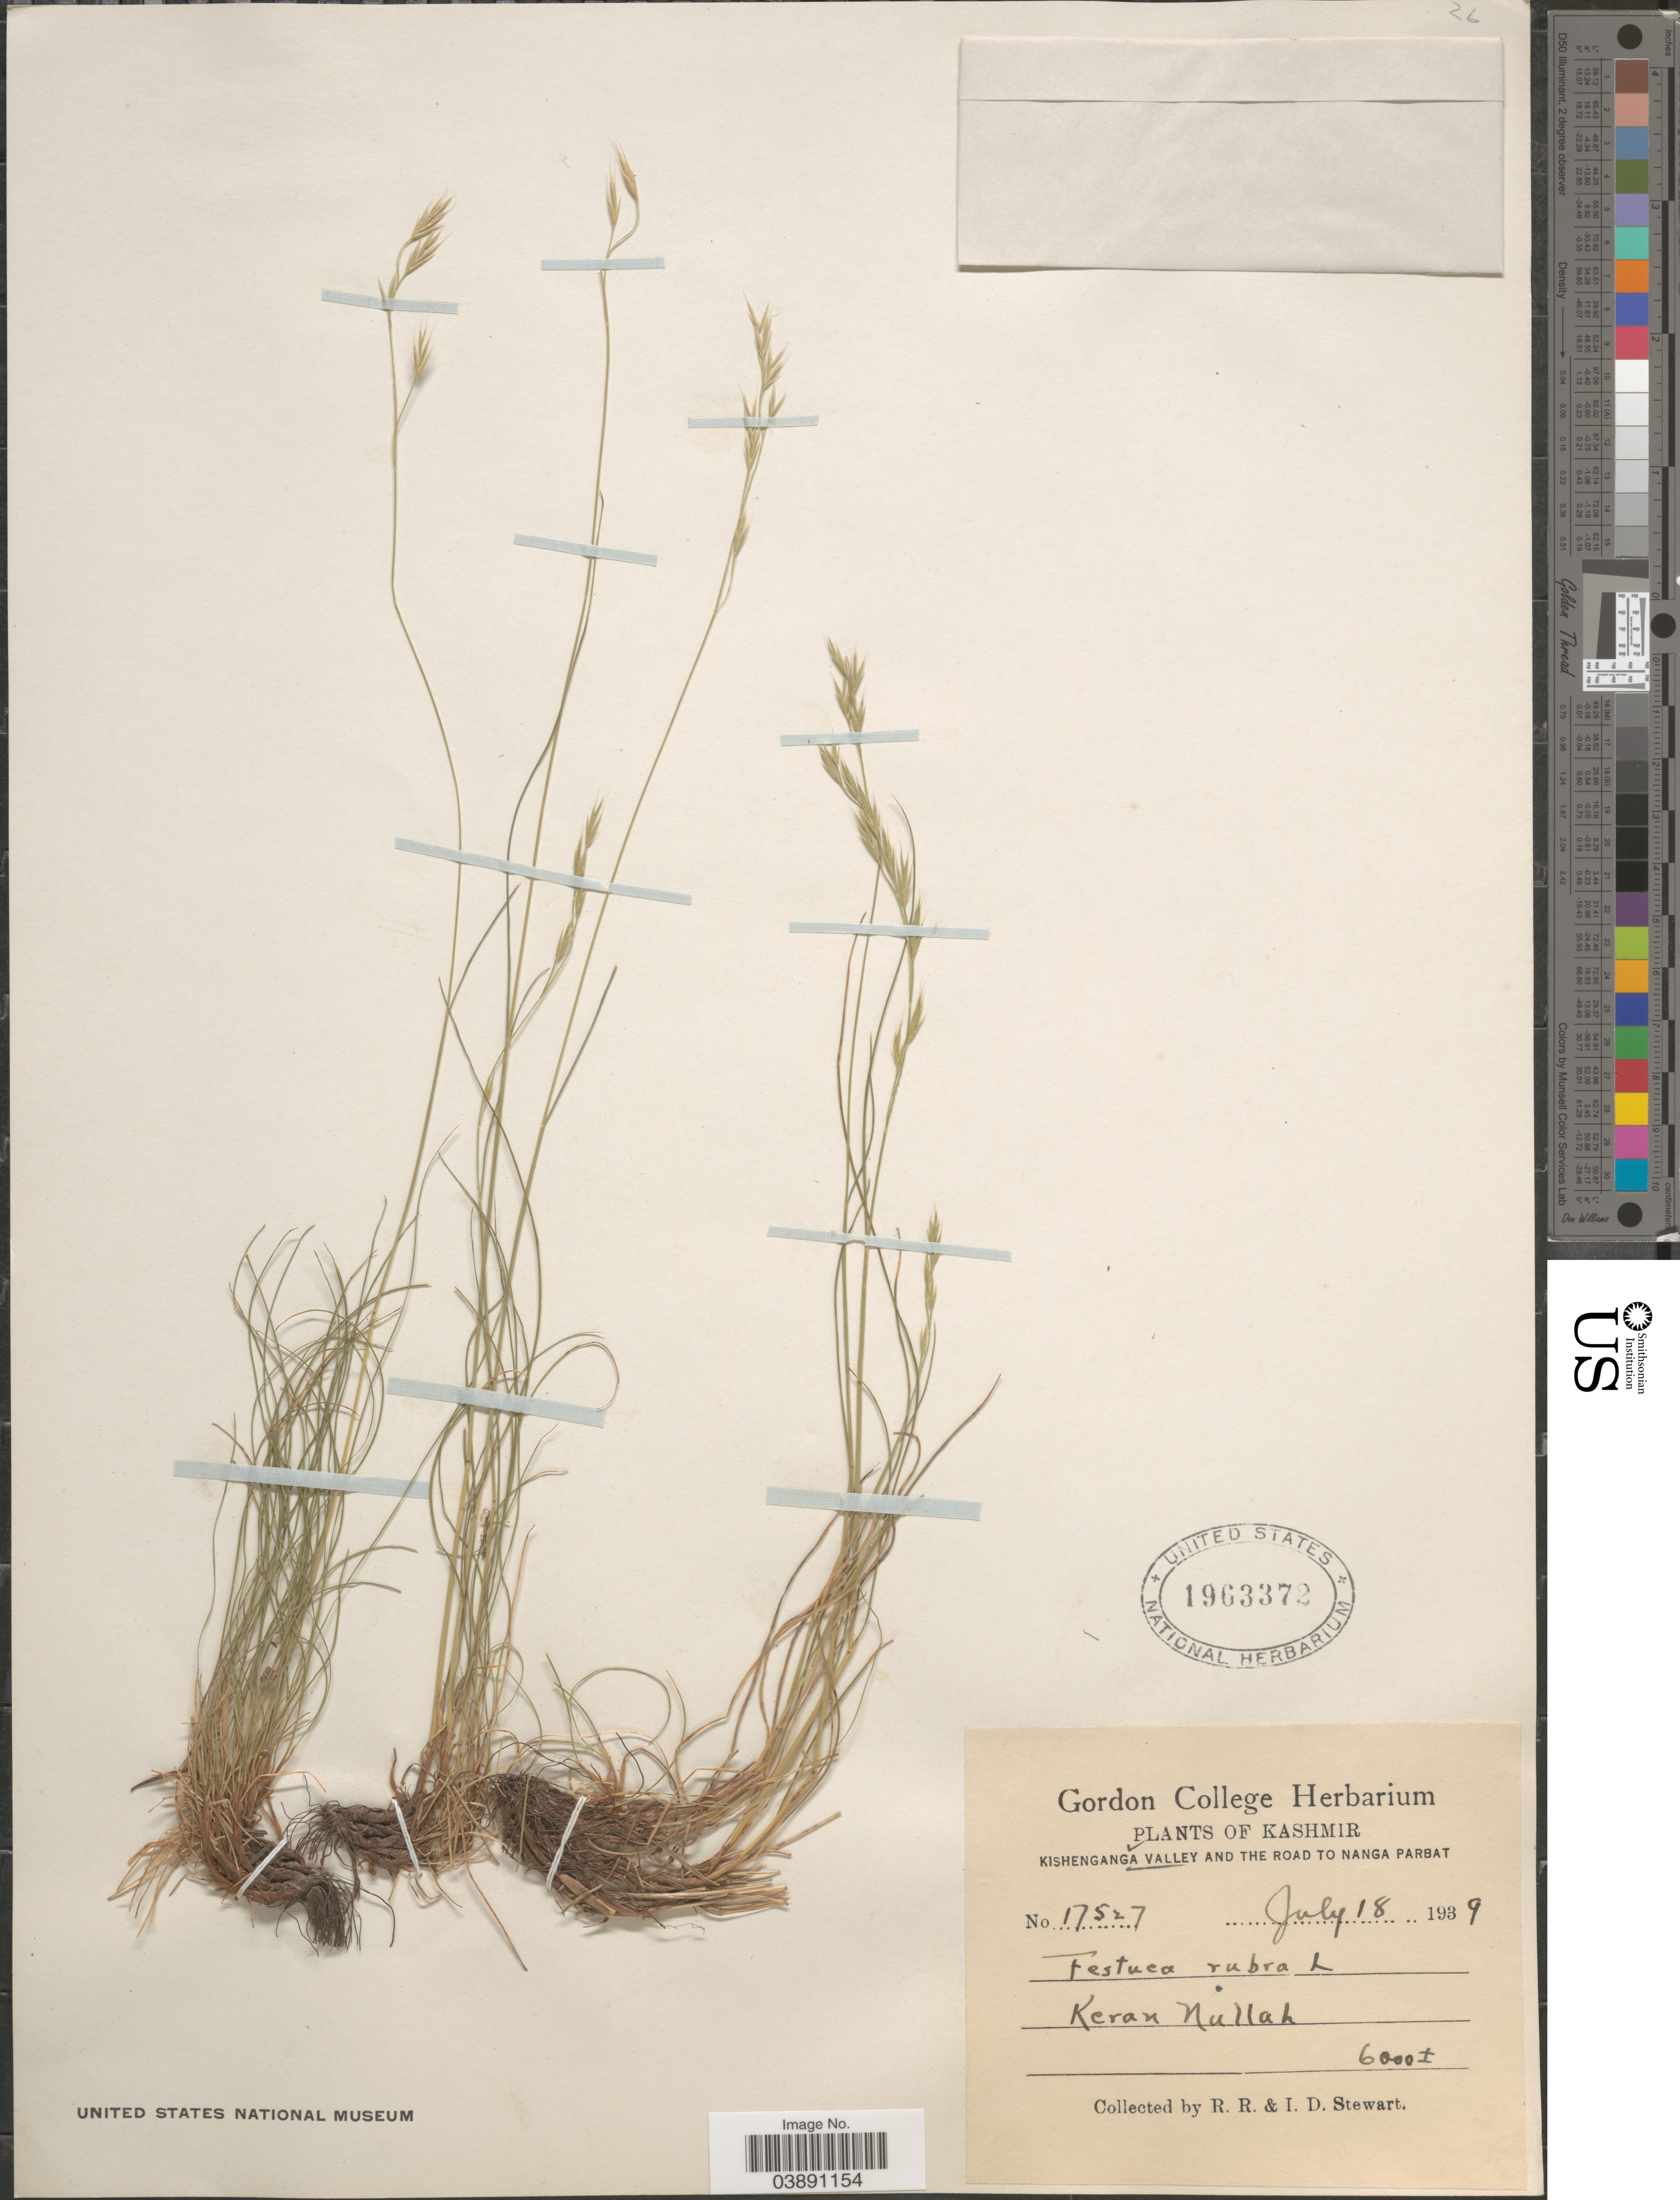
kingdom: Plantae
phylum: Tracheophyta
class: Liliopsida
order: Poales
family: Poaceae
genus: Festuca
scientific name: Festuca rubra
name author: L.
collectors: R. Stewart & I. Stewart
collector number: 17527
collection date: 1939-07-18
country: India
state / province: Jammu and Kashmir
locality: Kashmir. Kishenganga valley and the road to Nanga Parbat. Keran Nullah.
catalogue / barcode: US 1963372